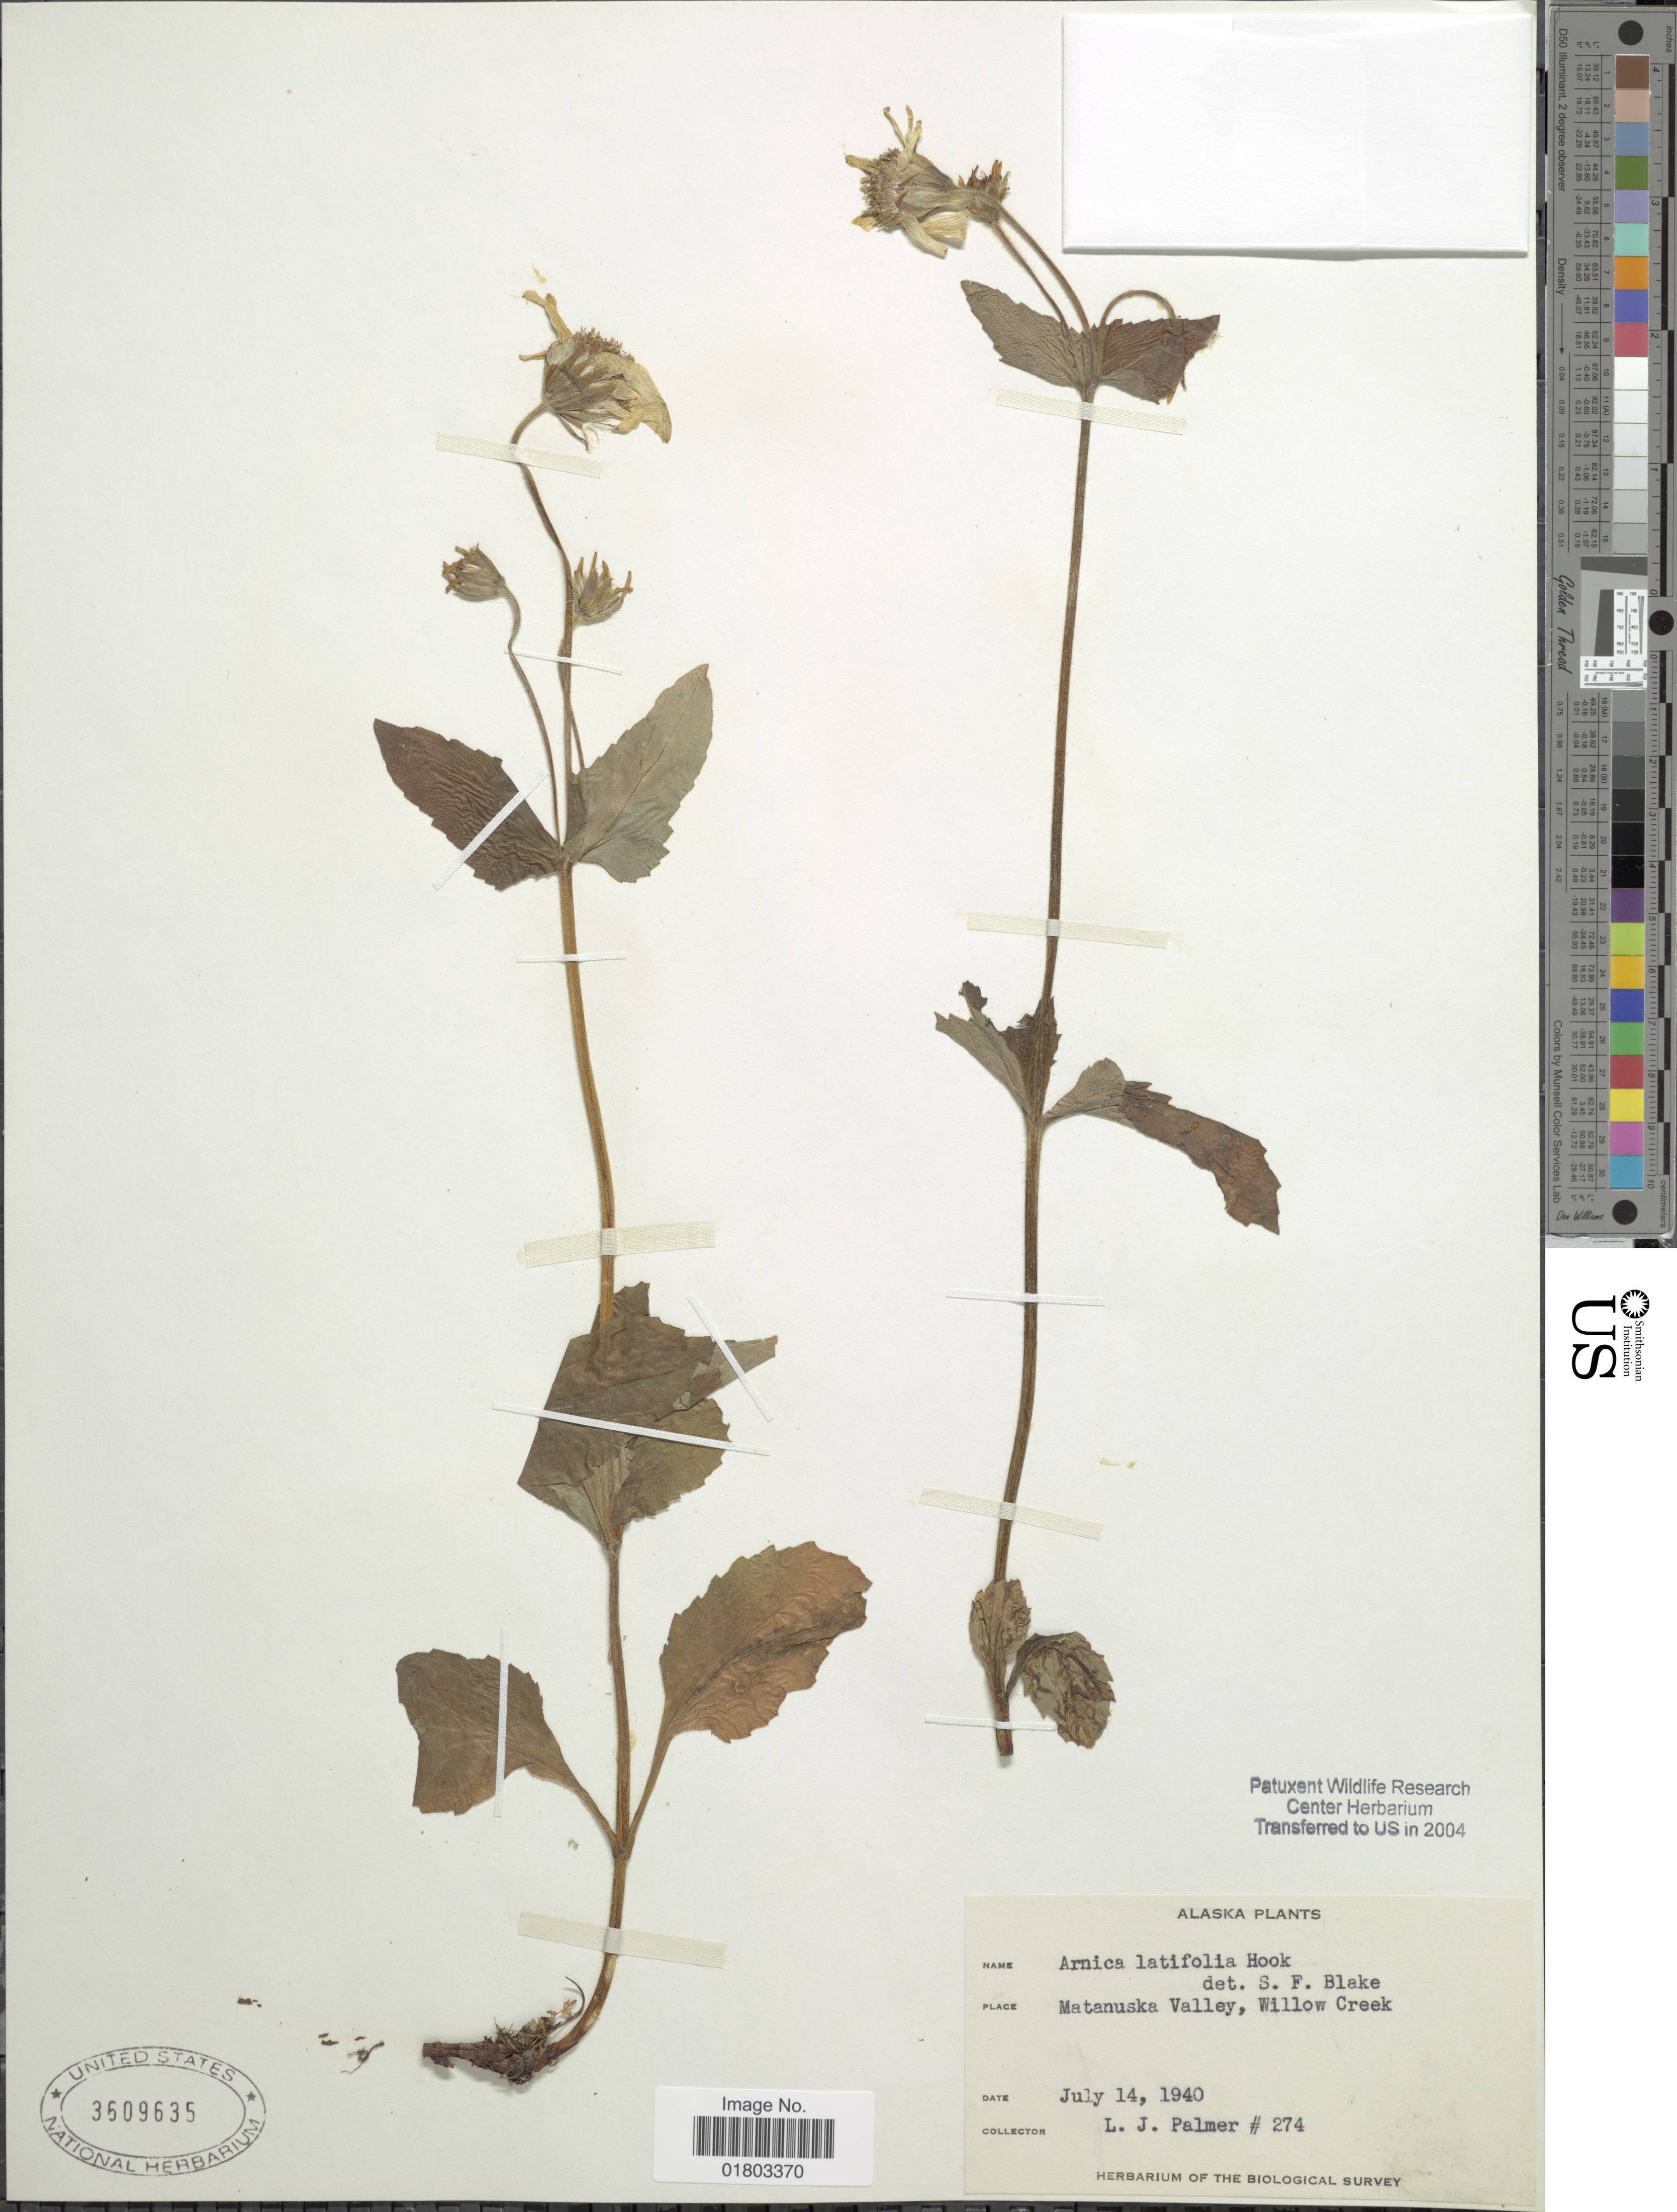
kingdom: Plantae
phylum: Tracheophyta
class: Magnoliopsida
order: Asterales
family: Asteraceae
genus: Arnica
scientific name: Arnica latifolia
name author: Bong.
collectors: L. J. Palmer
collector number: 274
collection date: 1940-07-14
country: United States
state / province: Alaska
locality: Matanuska Valley,Willow Creek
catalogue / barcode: US 3609635